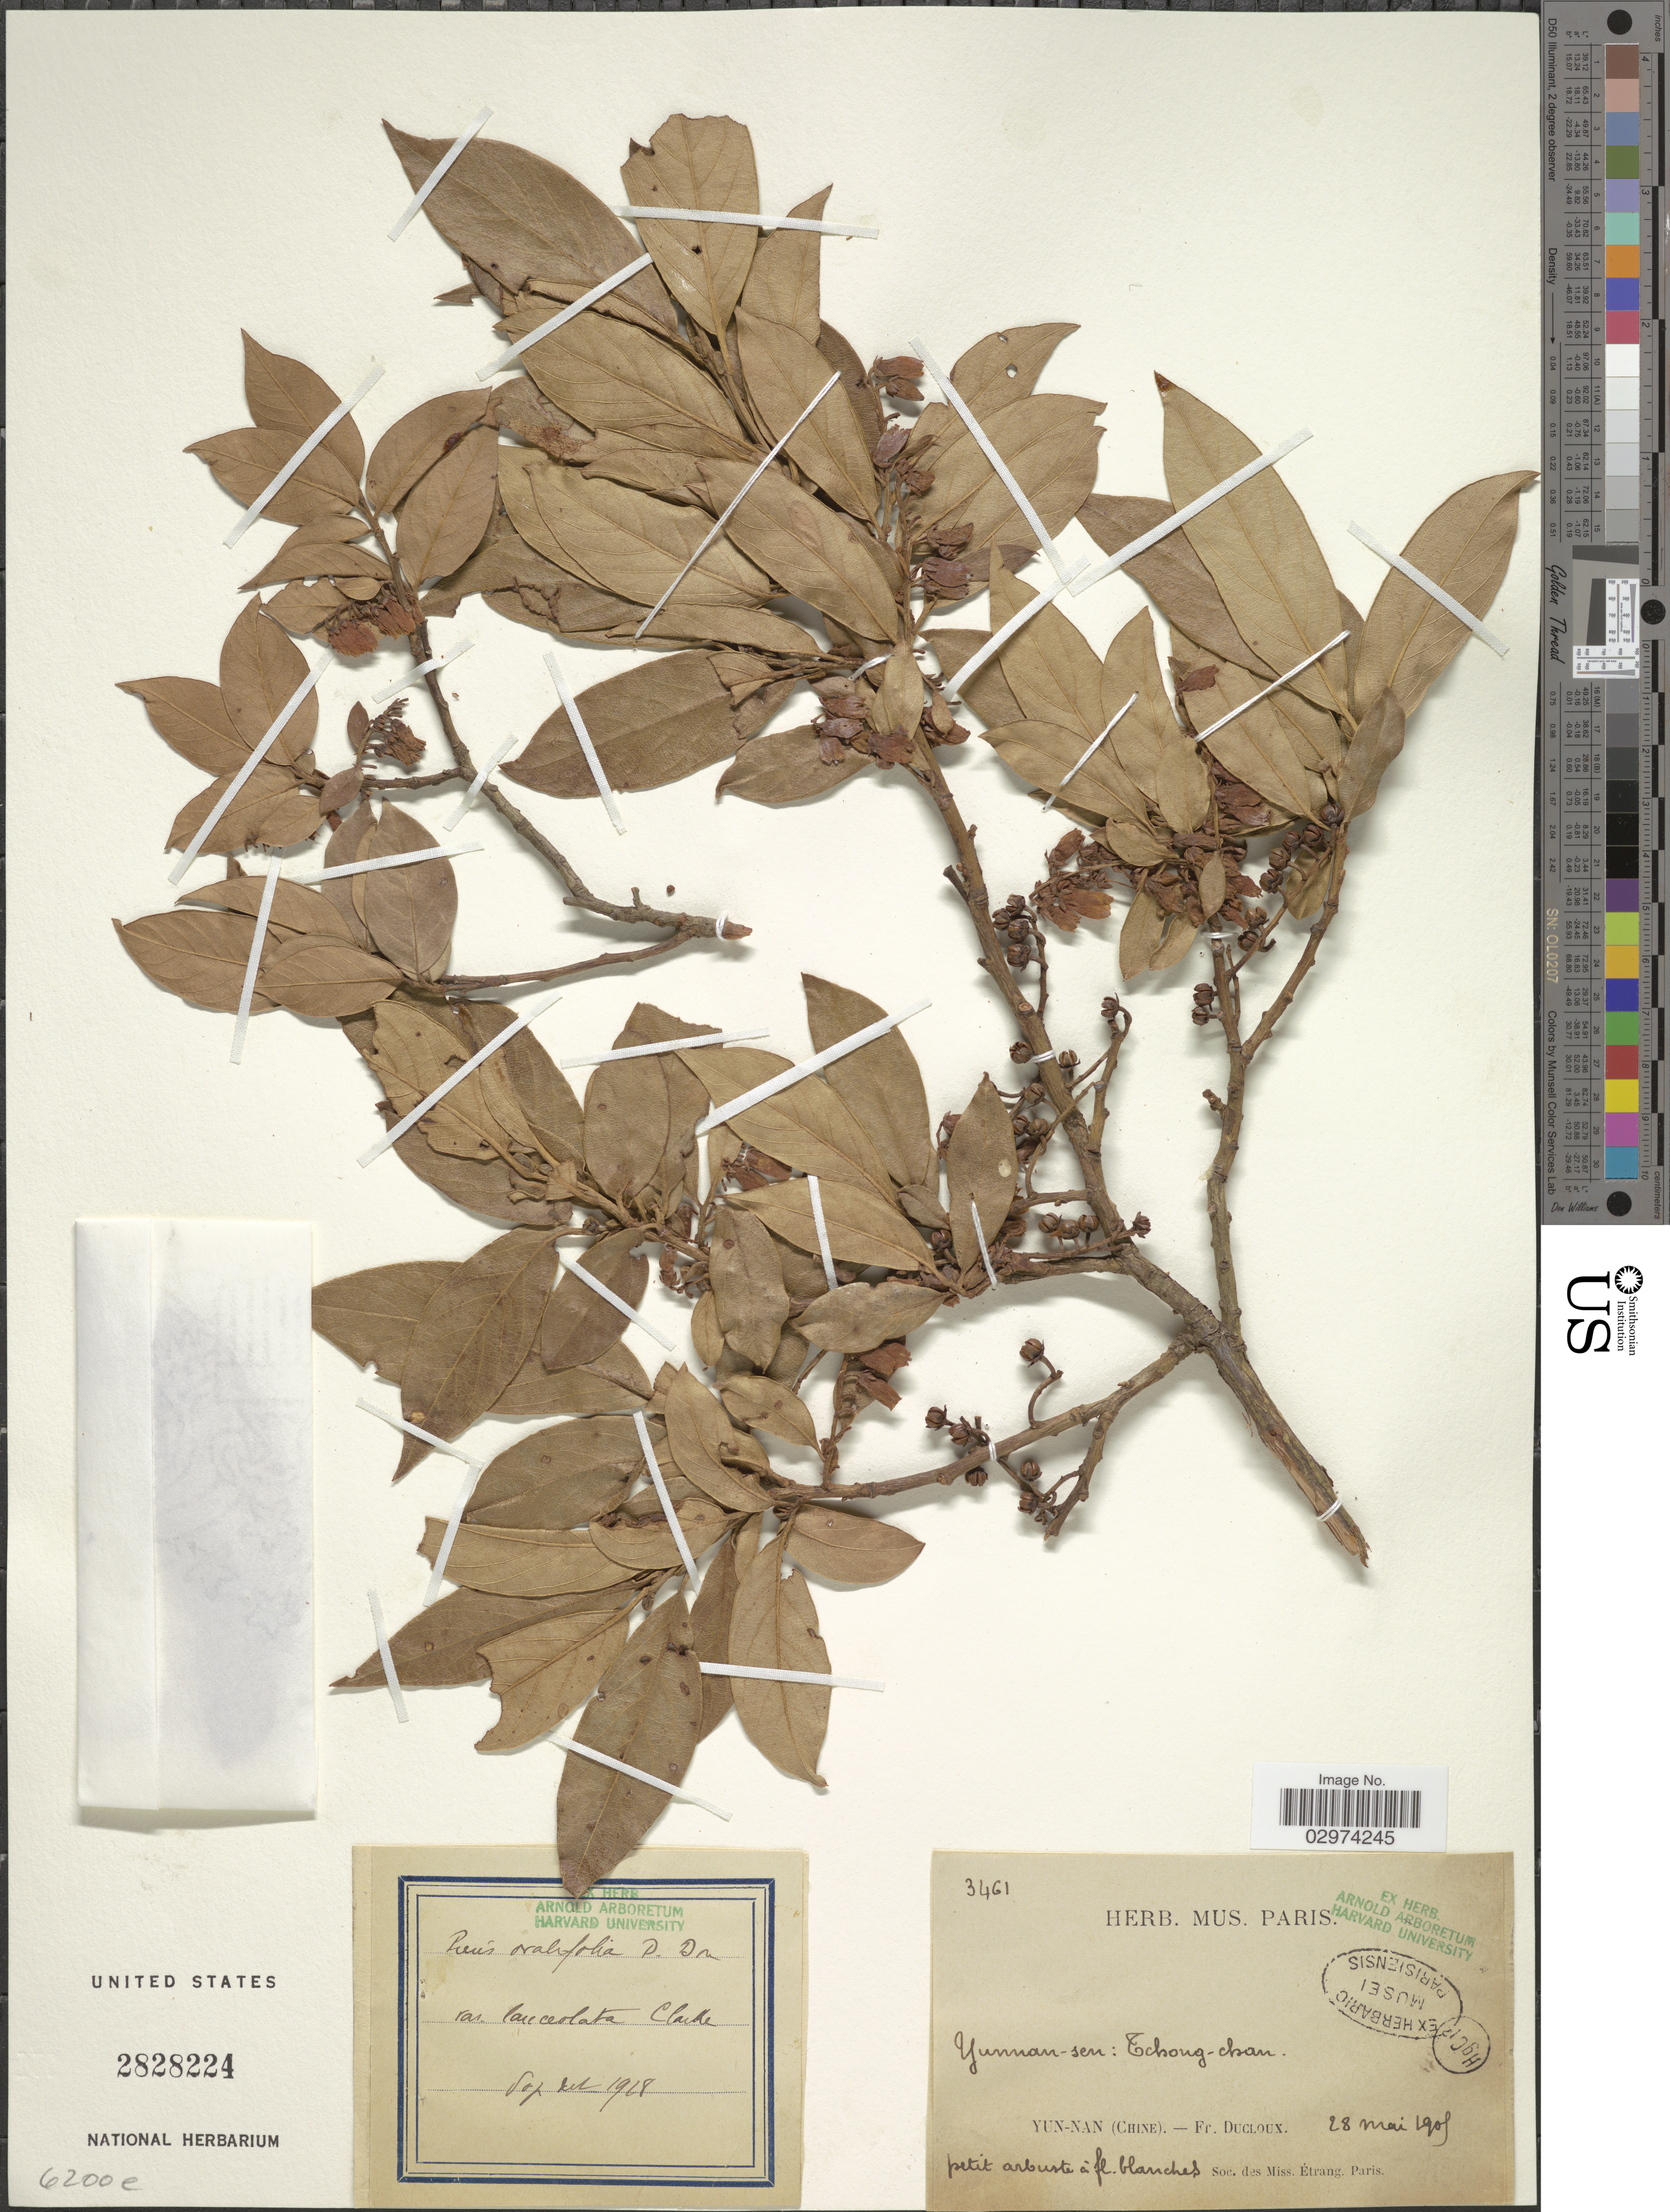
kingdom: Plantae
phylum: Tracheophyta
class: Magnoliopsida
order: Ericales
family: Ericaceae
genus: Lyonia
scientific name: Lyonia ovalifolia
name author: (Wall.) Drude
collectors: F. Ducloux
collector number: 3461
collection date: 1905-05-28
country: China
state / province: Yunnan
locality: Tchong-chan. Yun-nan.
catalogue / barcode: US 2828224